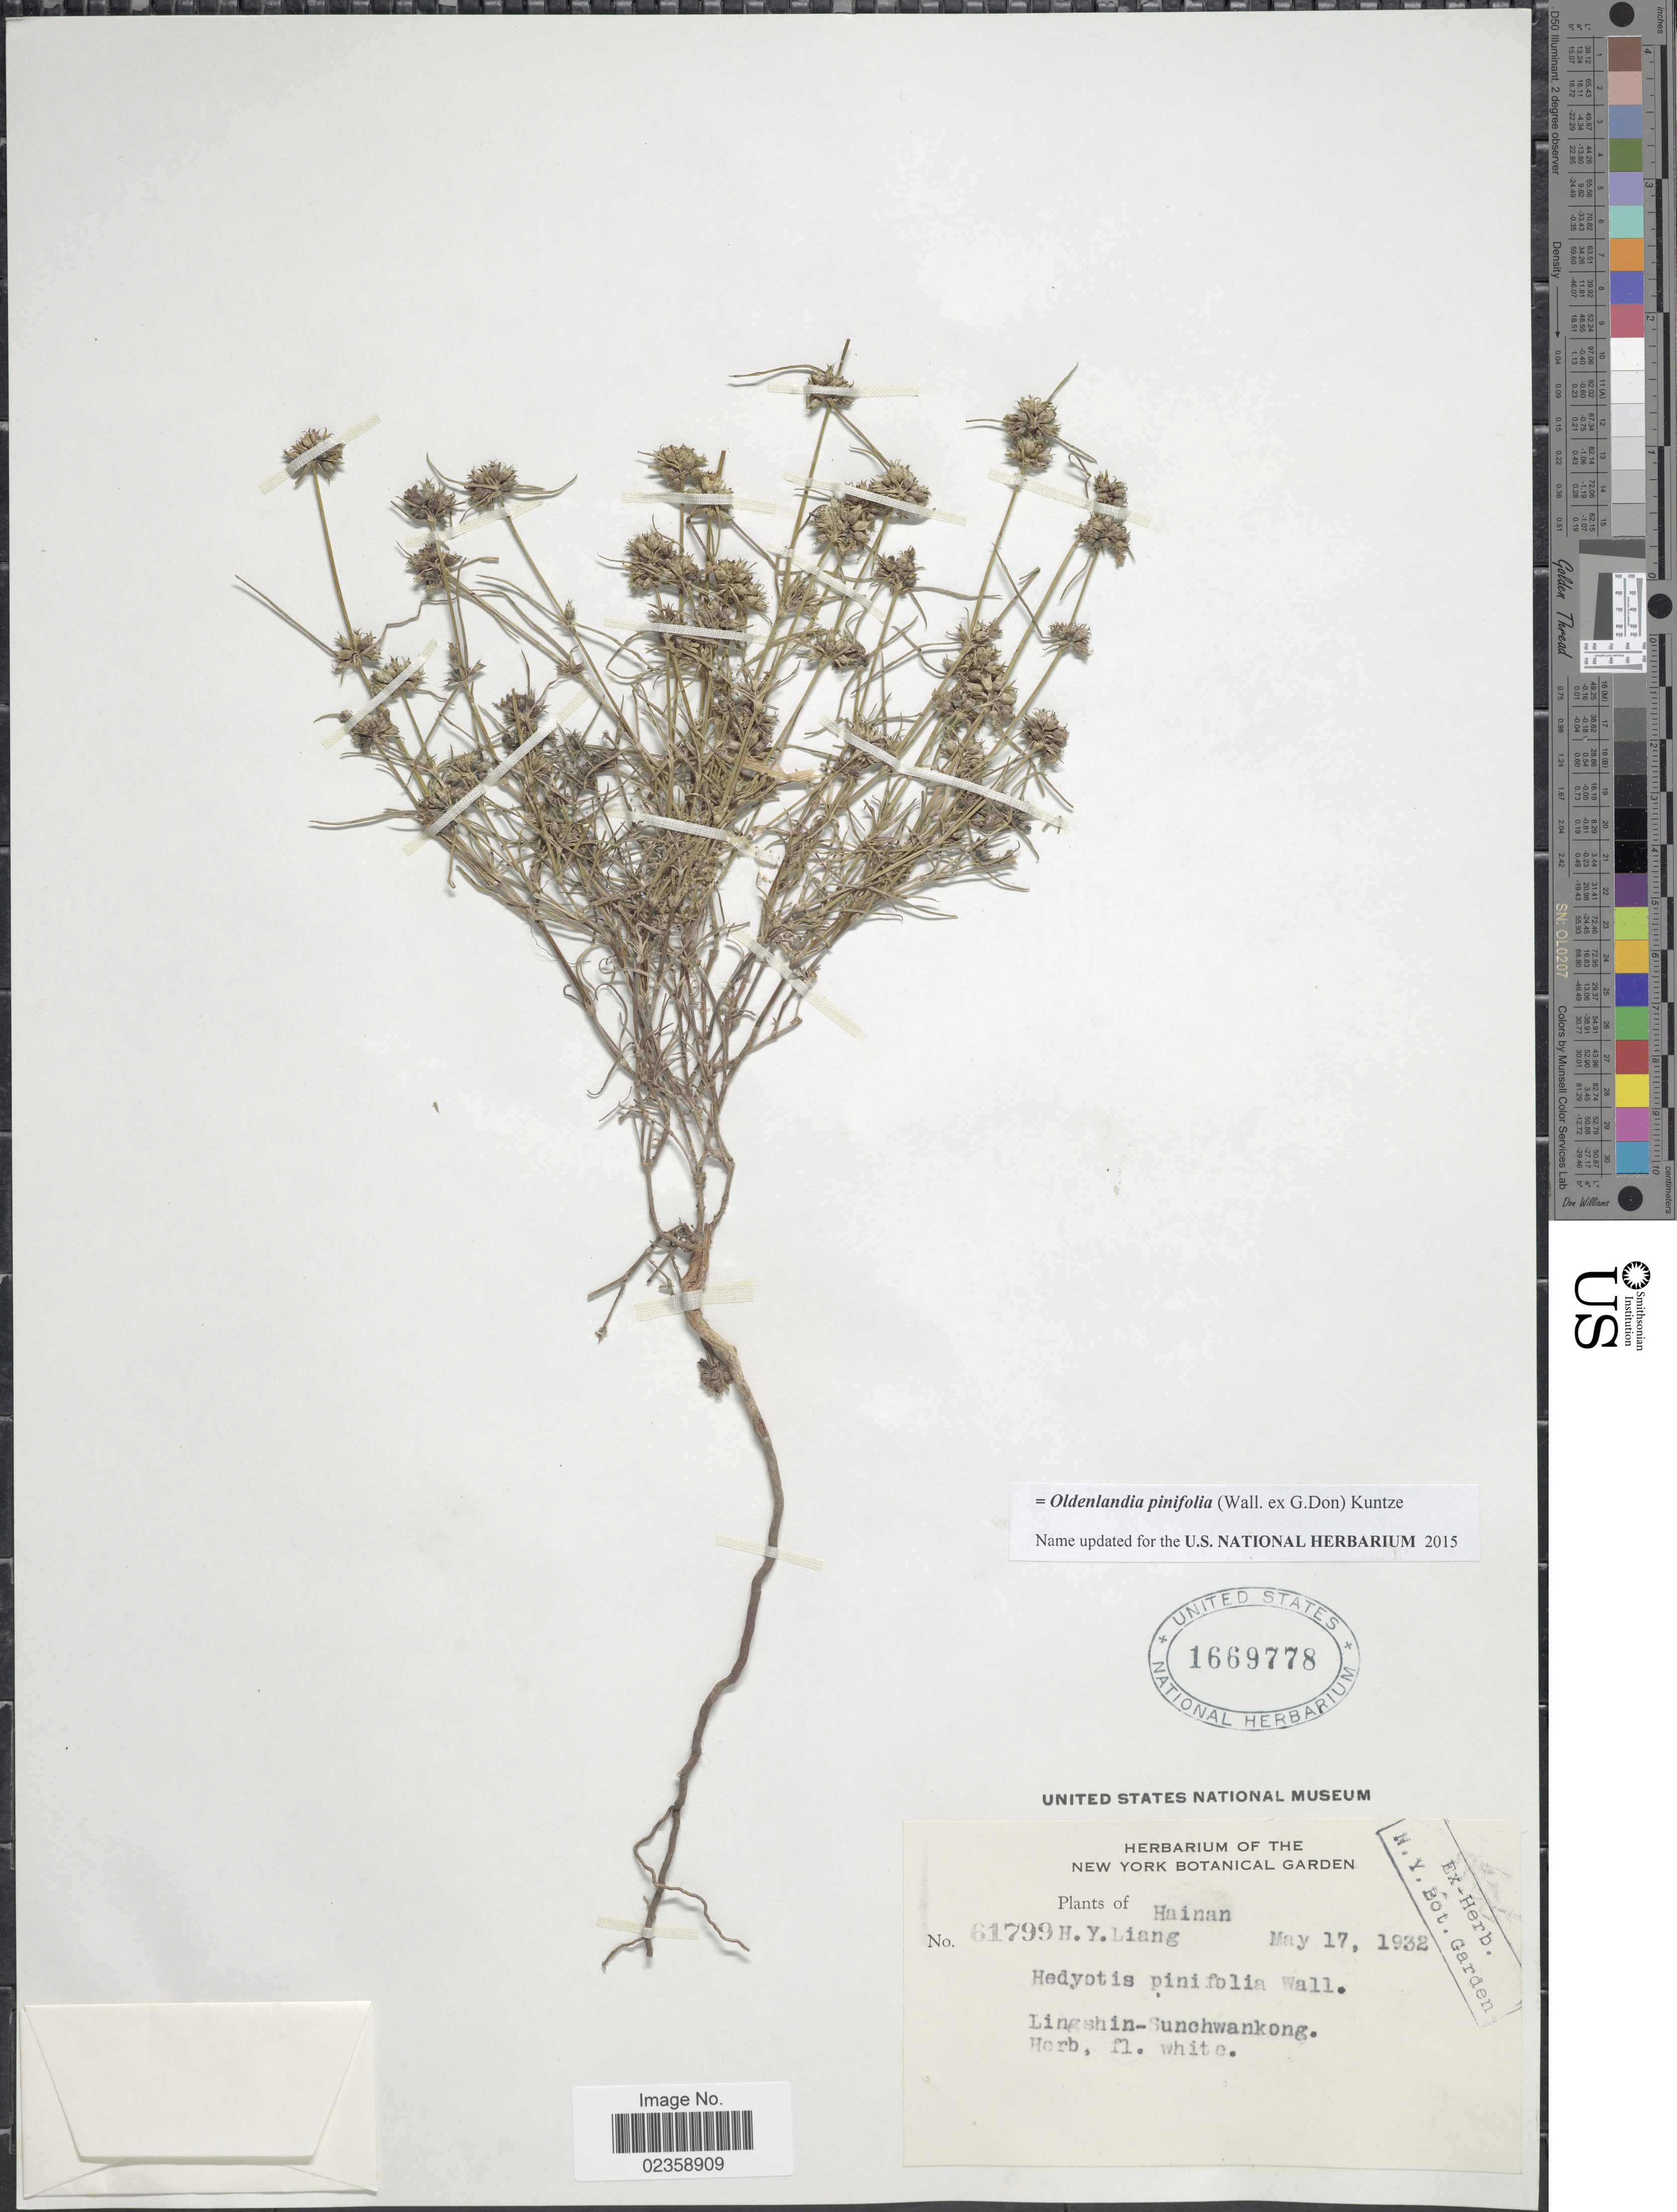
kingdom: Plantae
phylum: Tracheophyta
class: Magnoliopsida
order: Gentianales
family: Rubiaceae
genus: Oldenlandia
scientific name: Oldenlandia pinifolia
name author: (Wall. ex G. Don) Kuntze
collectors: H. Y. Liang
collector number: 61799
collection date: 1932-05-17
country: China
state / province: Hainan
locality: Lingshin-Sunchwankong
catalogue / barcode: US 1669778